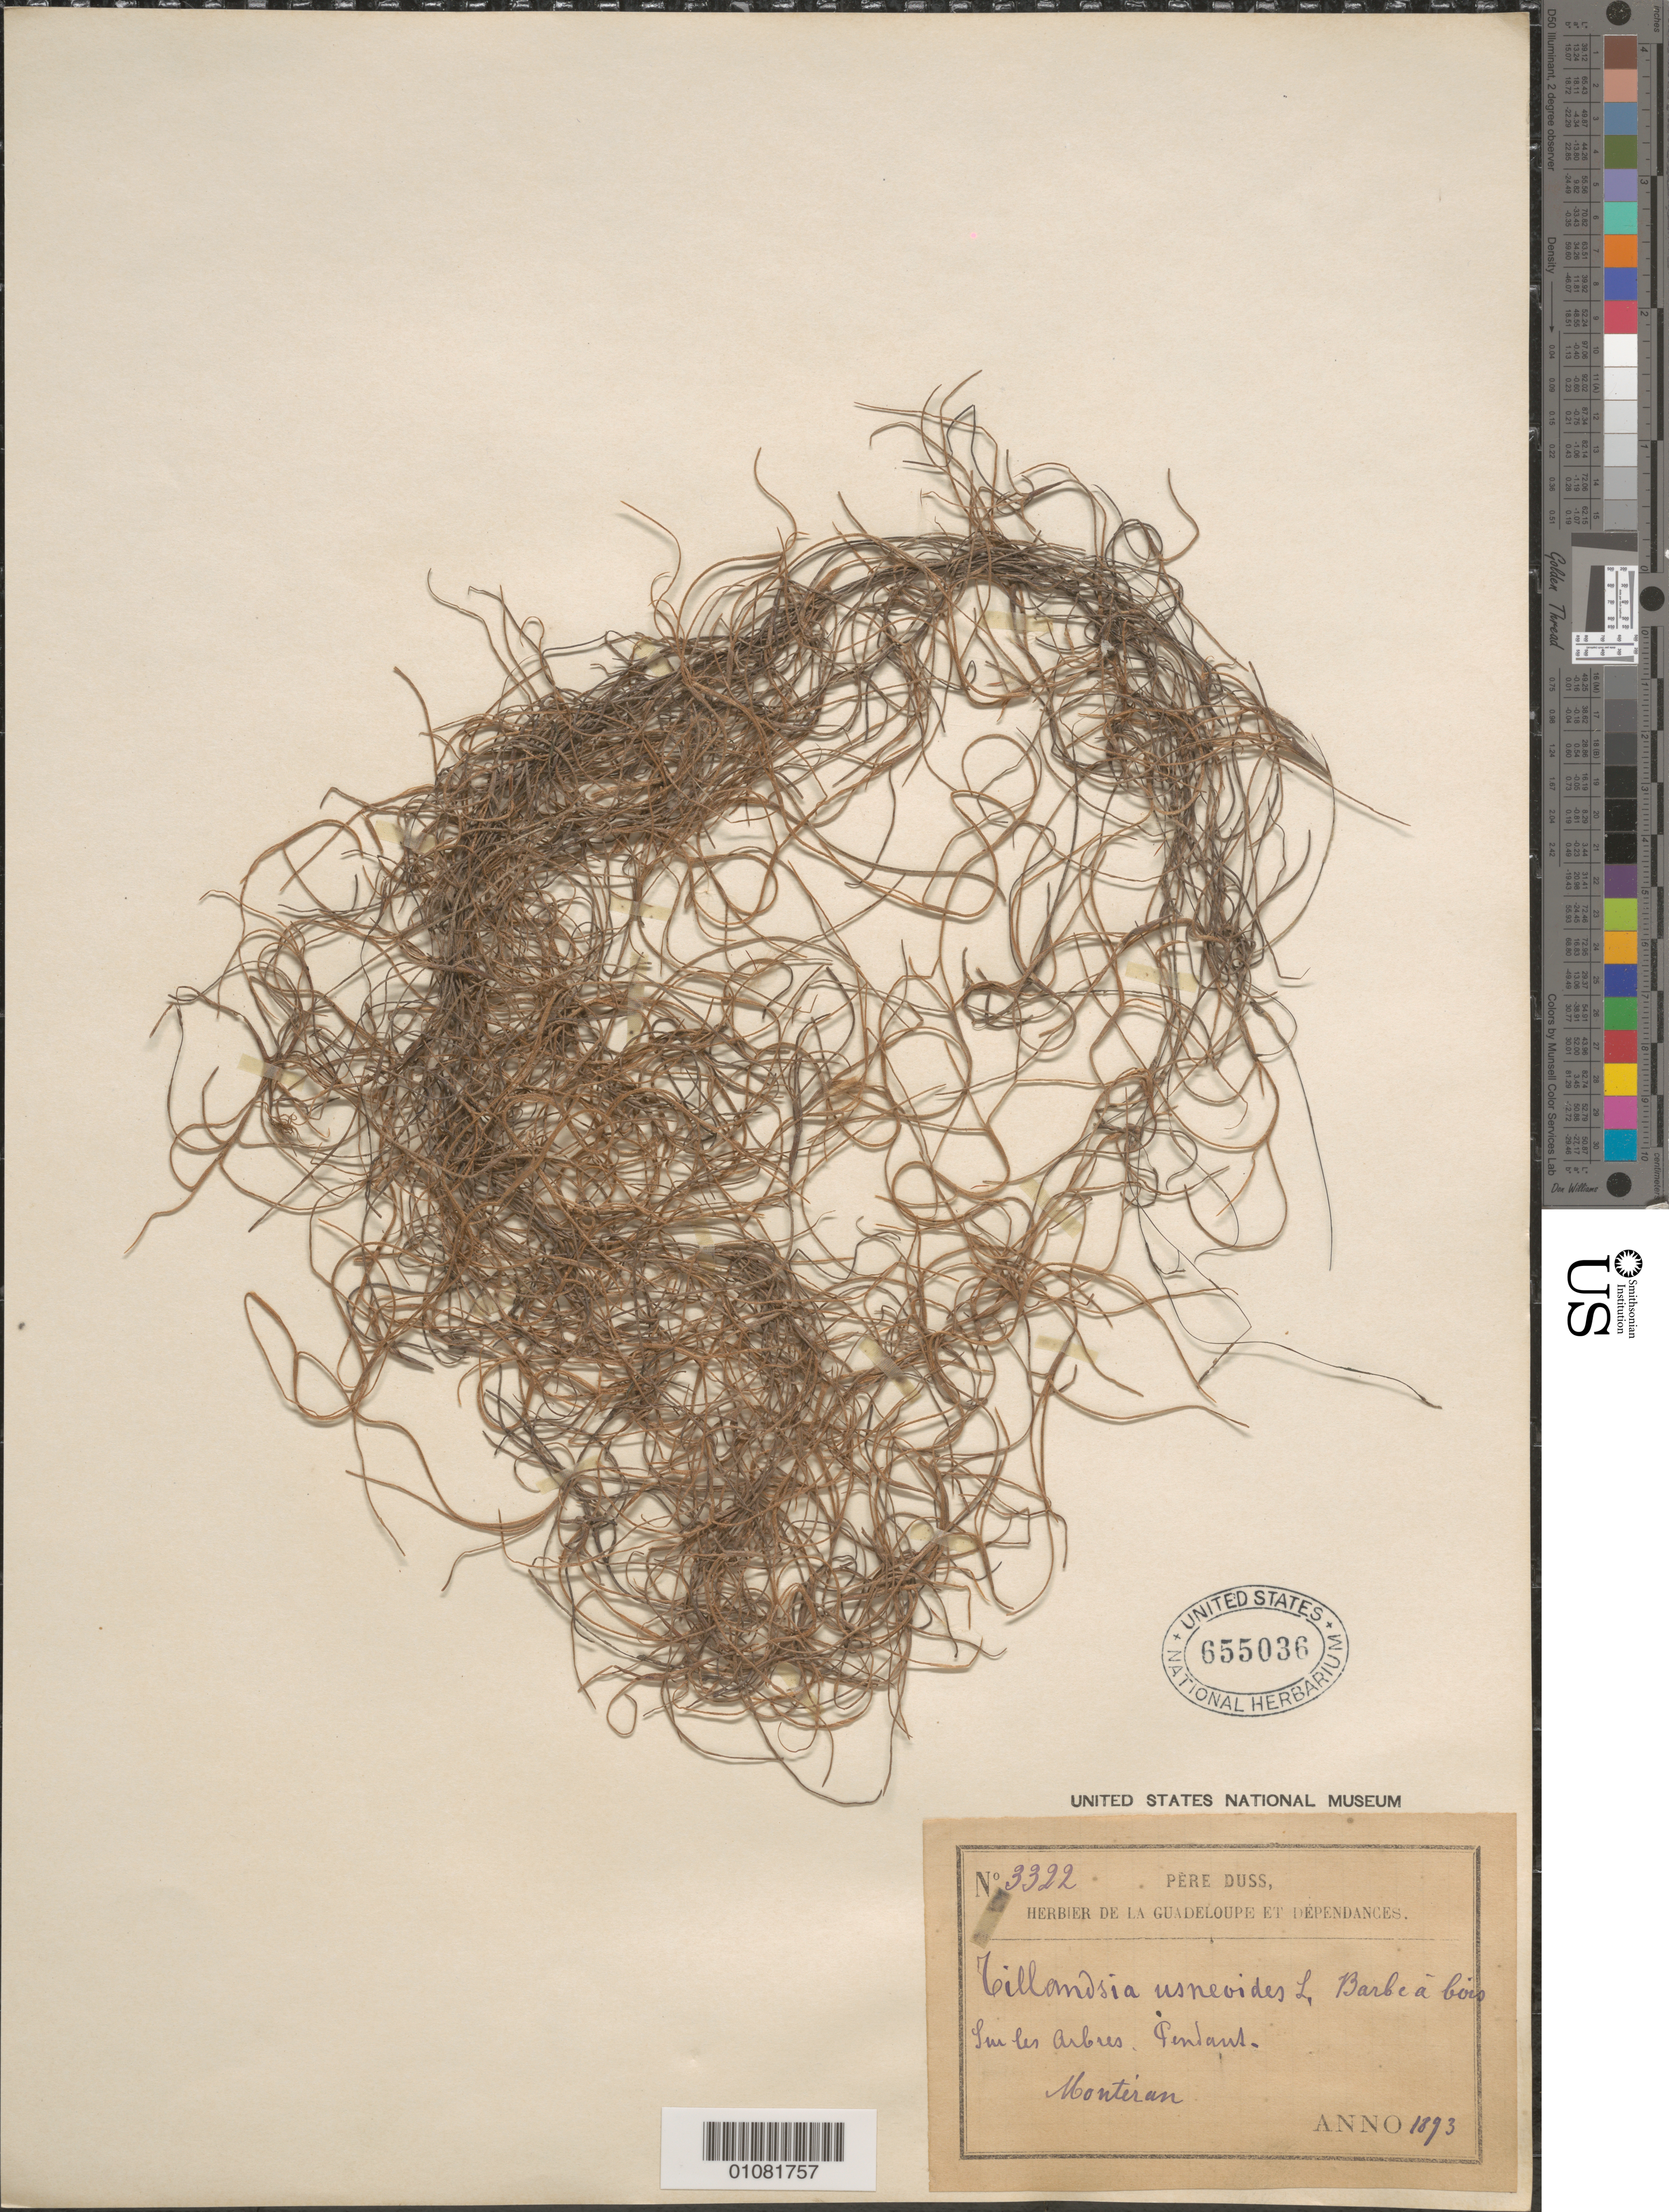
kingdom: Plantae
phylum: Tracheophyta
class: Liliopsida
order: Poales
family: Bromeliaceae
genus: Tillandsia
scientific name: Tillandsia usneoides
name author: (L.) L.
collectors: Père Duss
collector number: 3322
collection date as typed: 1893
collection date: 1893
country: Guadeloupe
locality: Montiran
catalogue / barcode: US 655036